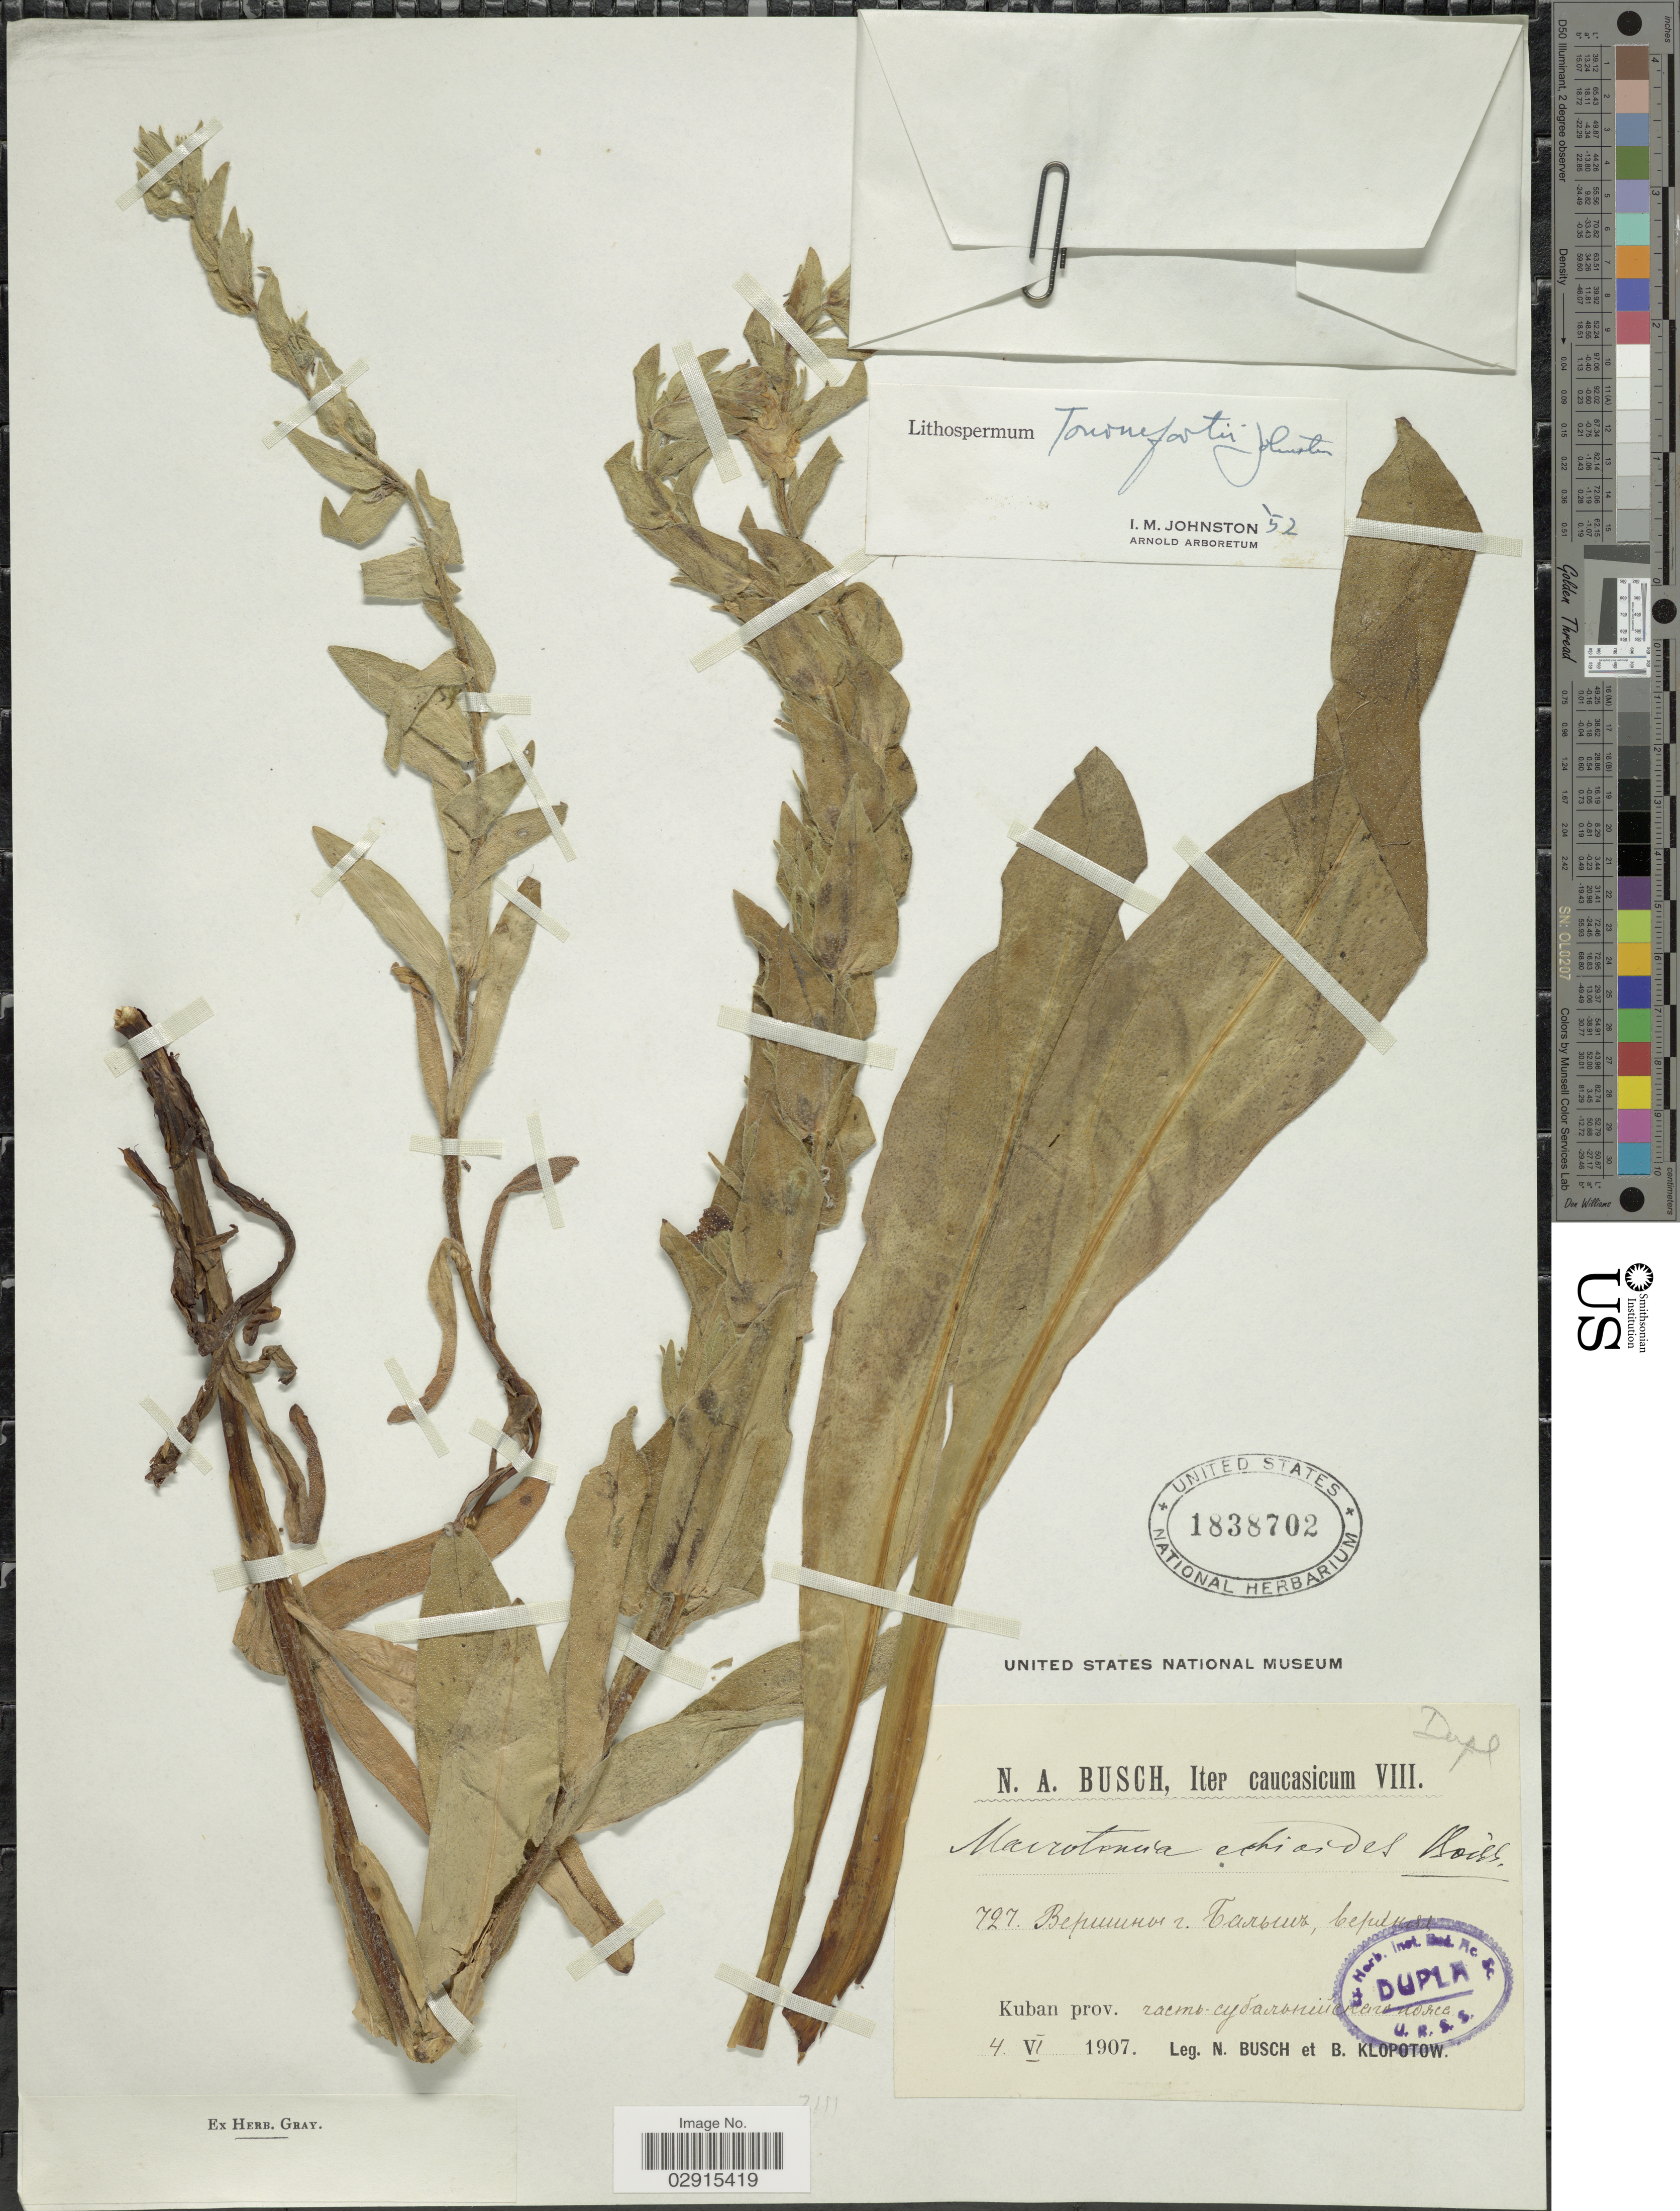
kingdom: Plantae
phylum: Tracheophyta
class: Magnoliopsida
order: Boraginales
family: Boraginaceae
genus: Lithospermum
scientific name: Lithospermum tournefortii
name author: I.M. Johnst.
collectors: N. Busch & B. Klopotow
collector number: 727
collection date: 1907-06-04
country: Russian Federation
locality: Kuban prov.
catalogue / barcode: US 1838702